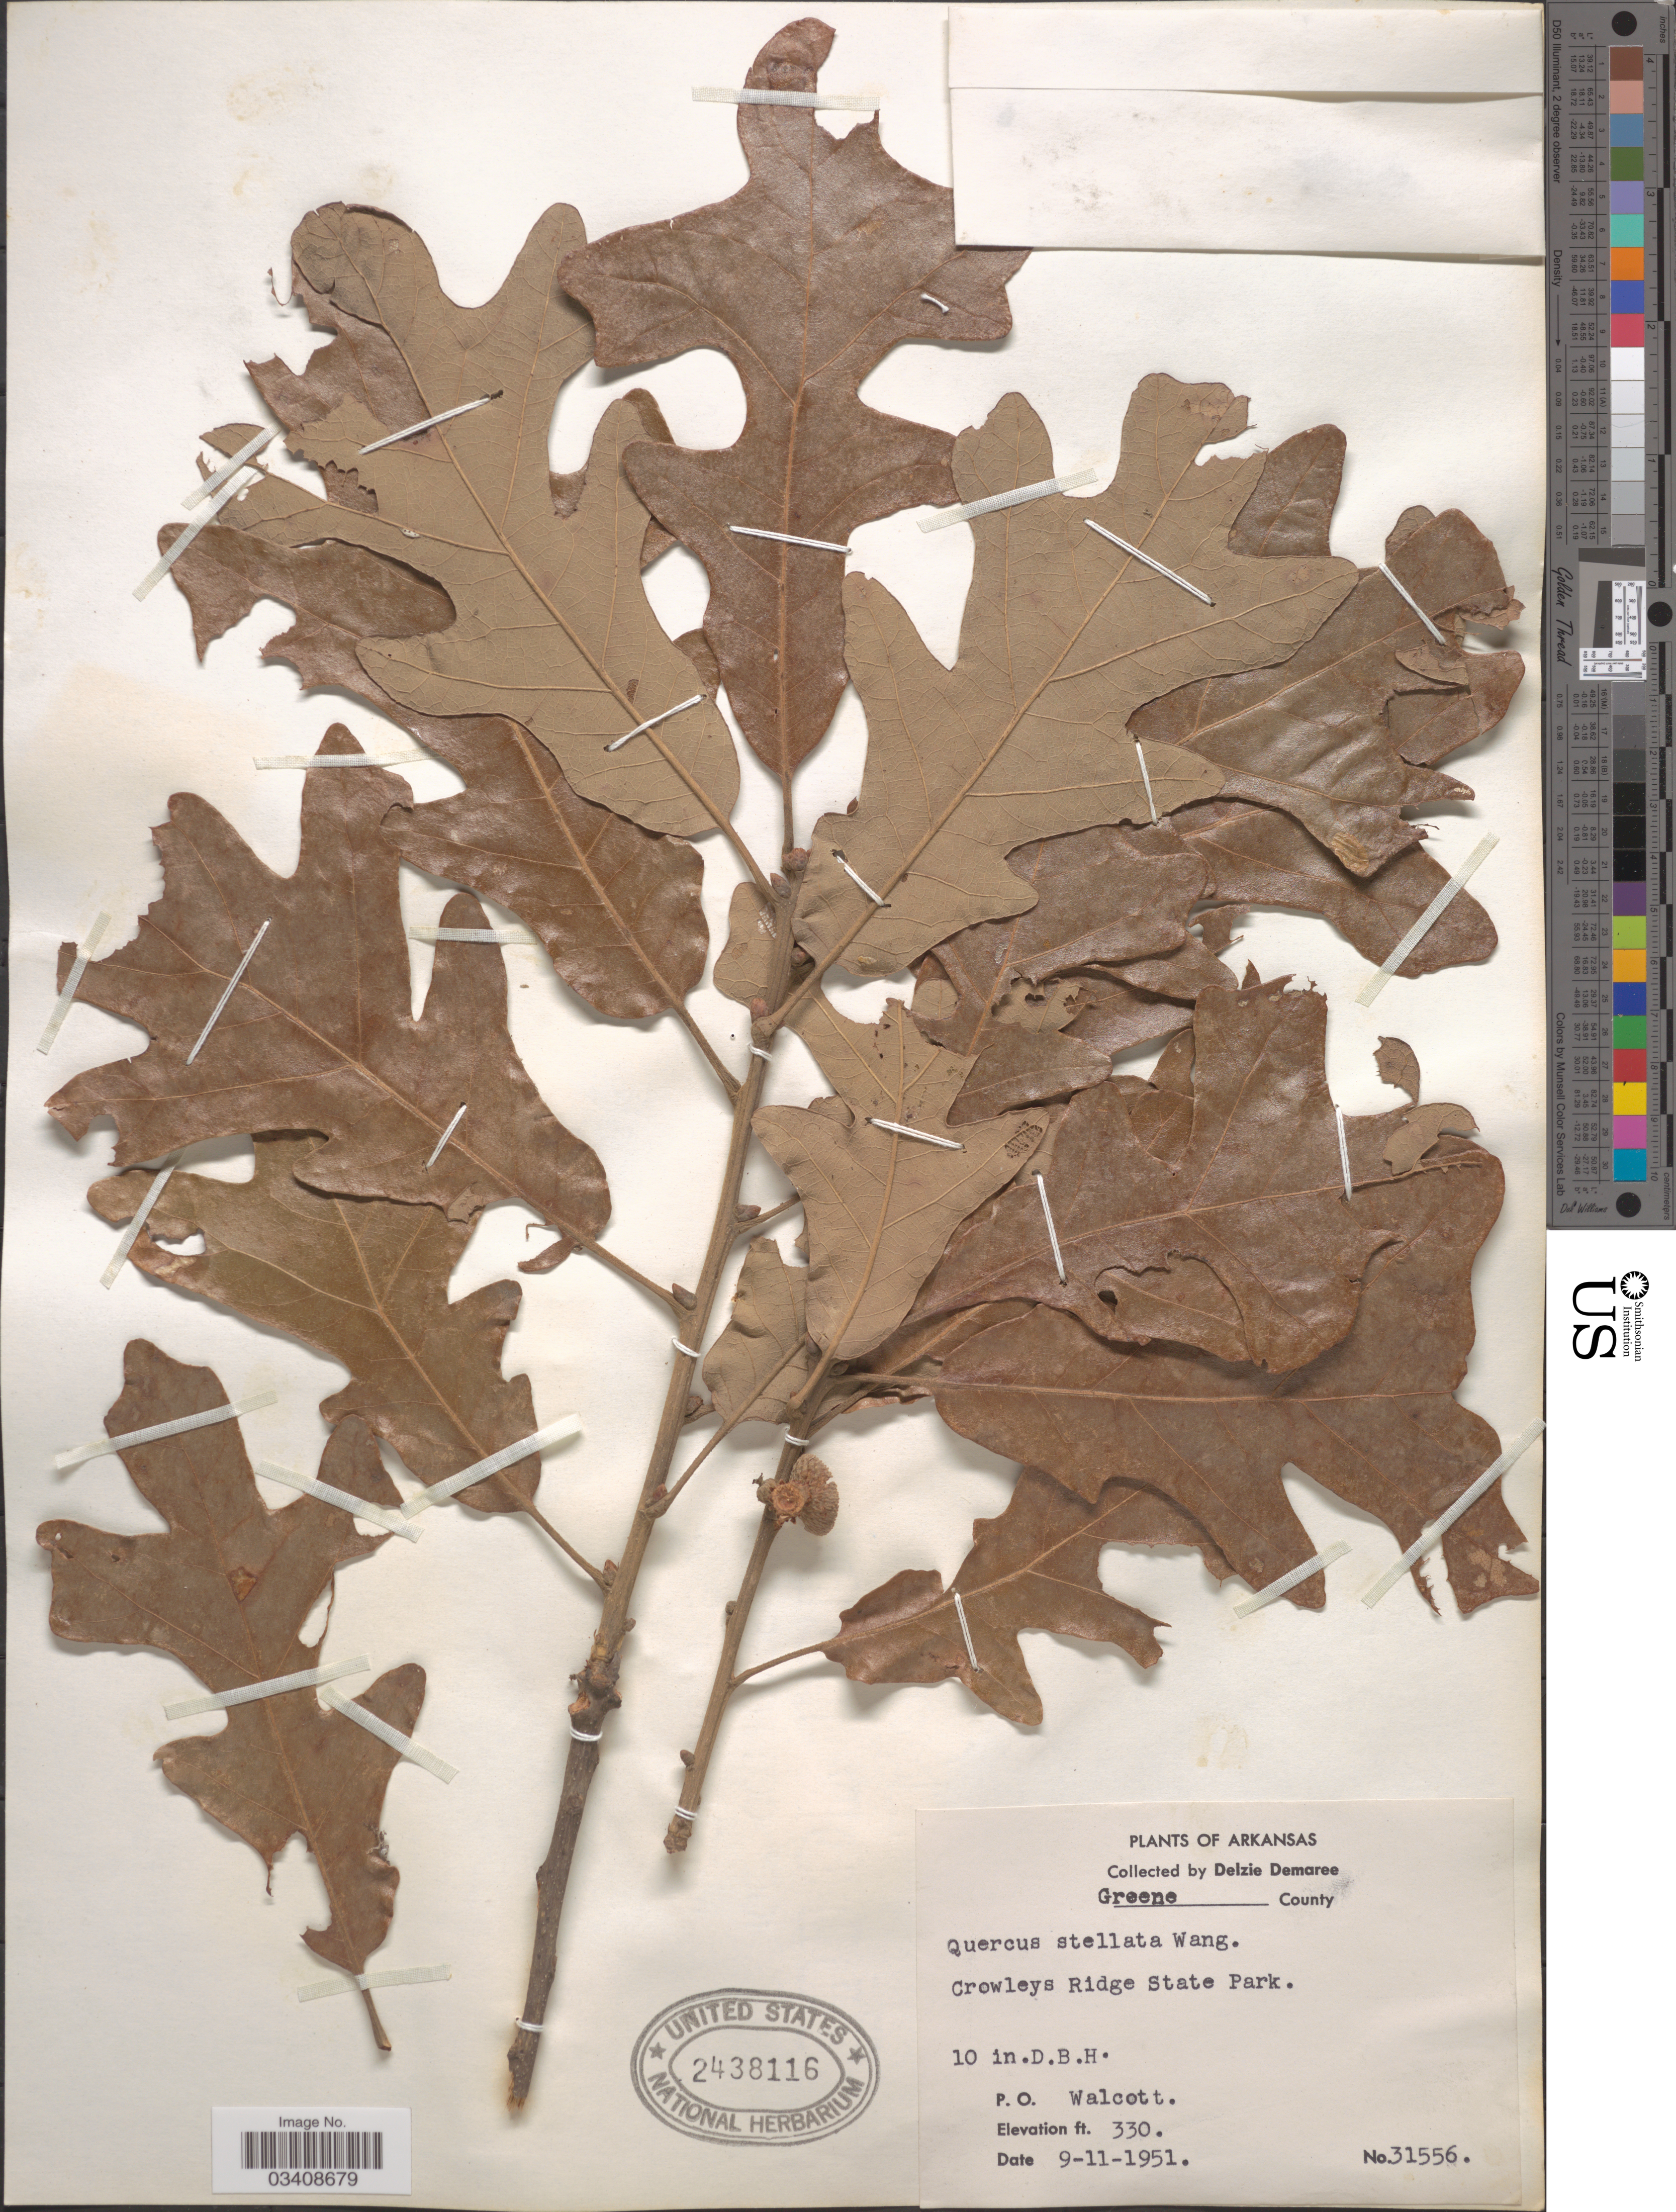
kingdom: Plantae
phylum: Tracheophyta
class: Magnoliopsida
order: Fagales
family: Fagaceae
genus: Quercus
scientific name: Quercus stellata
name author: Wangenh.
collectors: D. Demaree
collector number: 31556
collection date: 1951-09-11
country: United States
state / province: Arkansas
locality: Greene County. Crowleys Ridge State Park. P. O. Walcott.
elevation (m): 101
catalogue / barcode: US 2438116